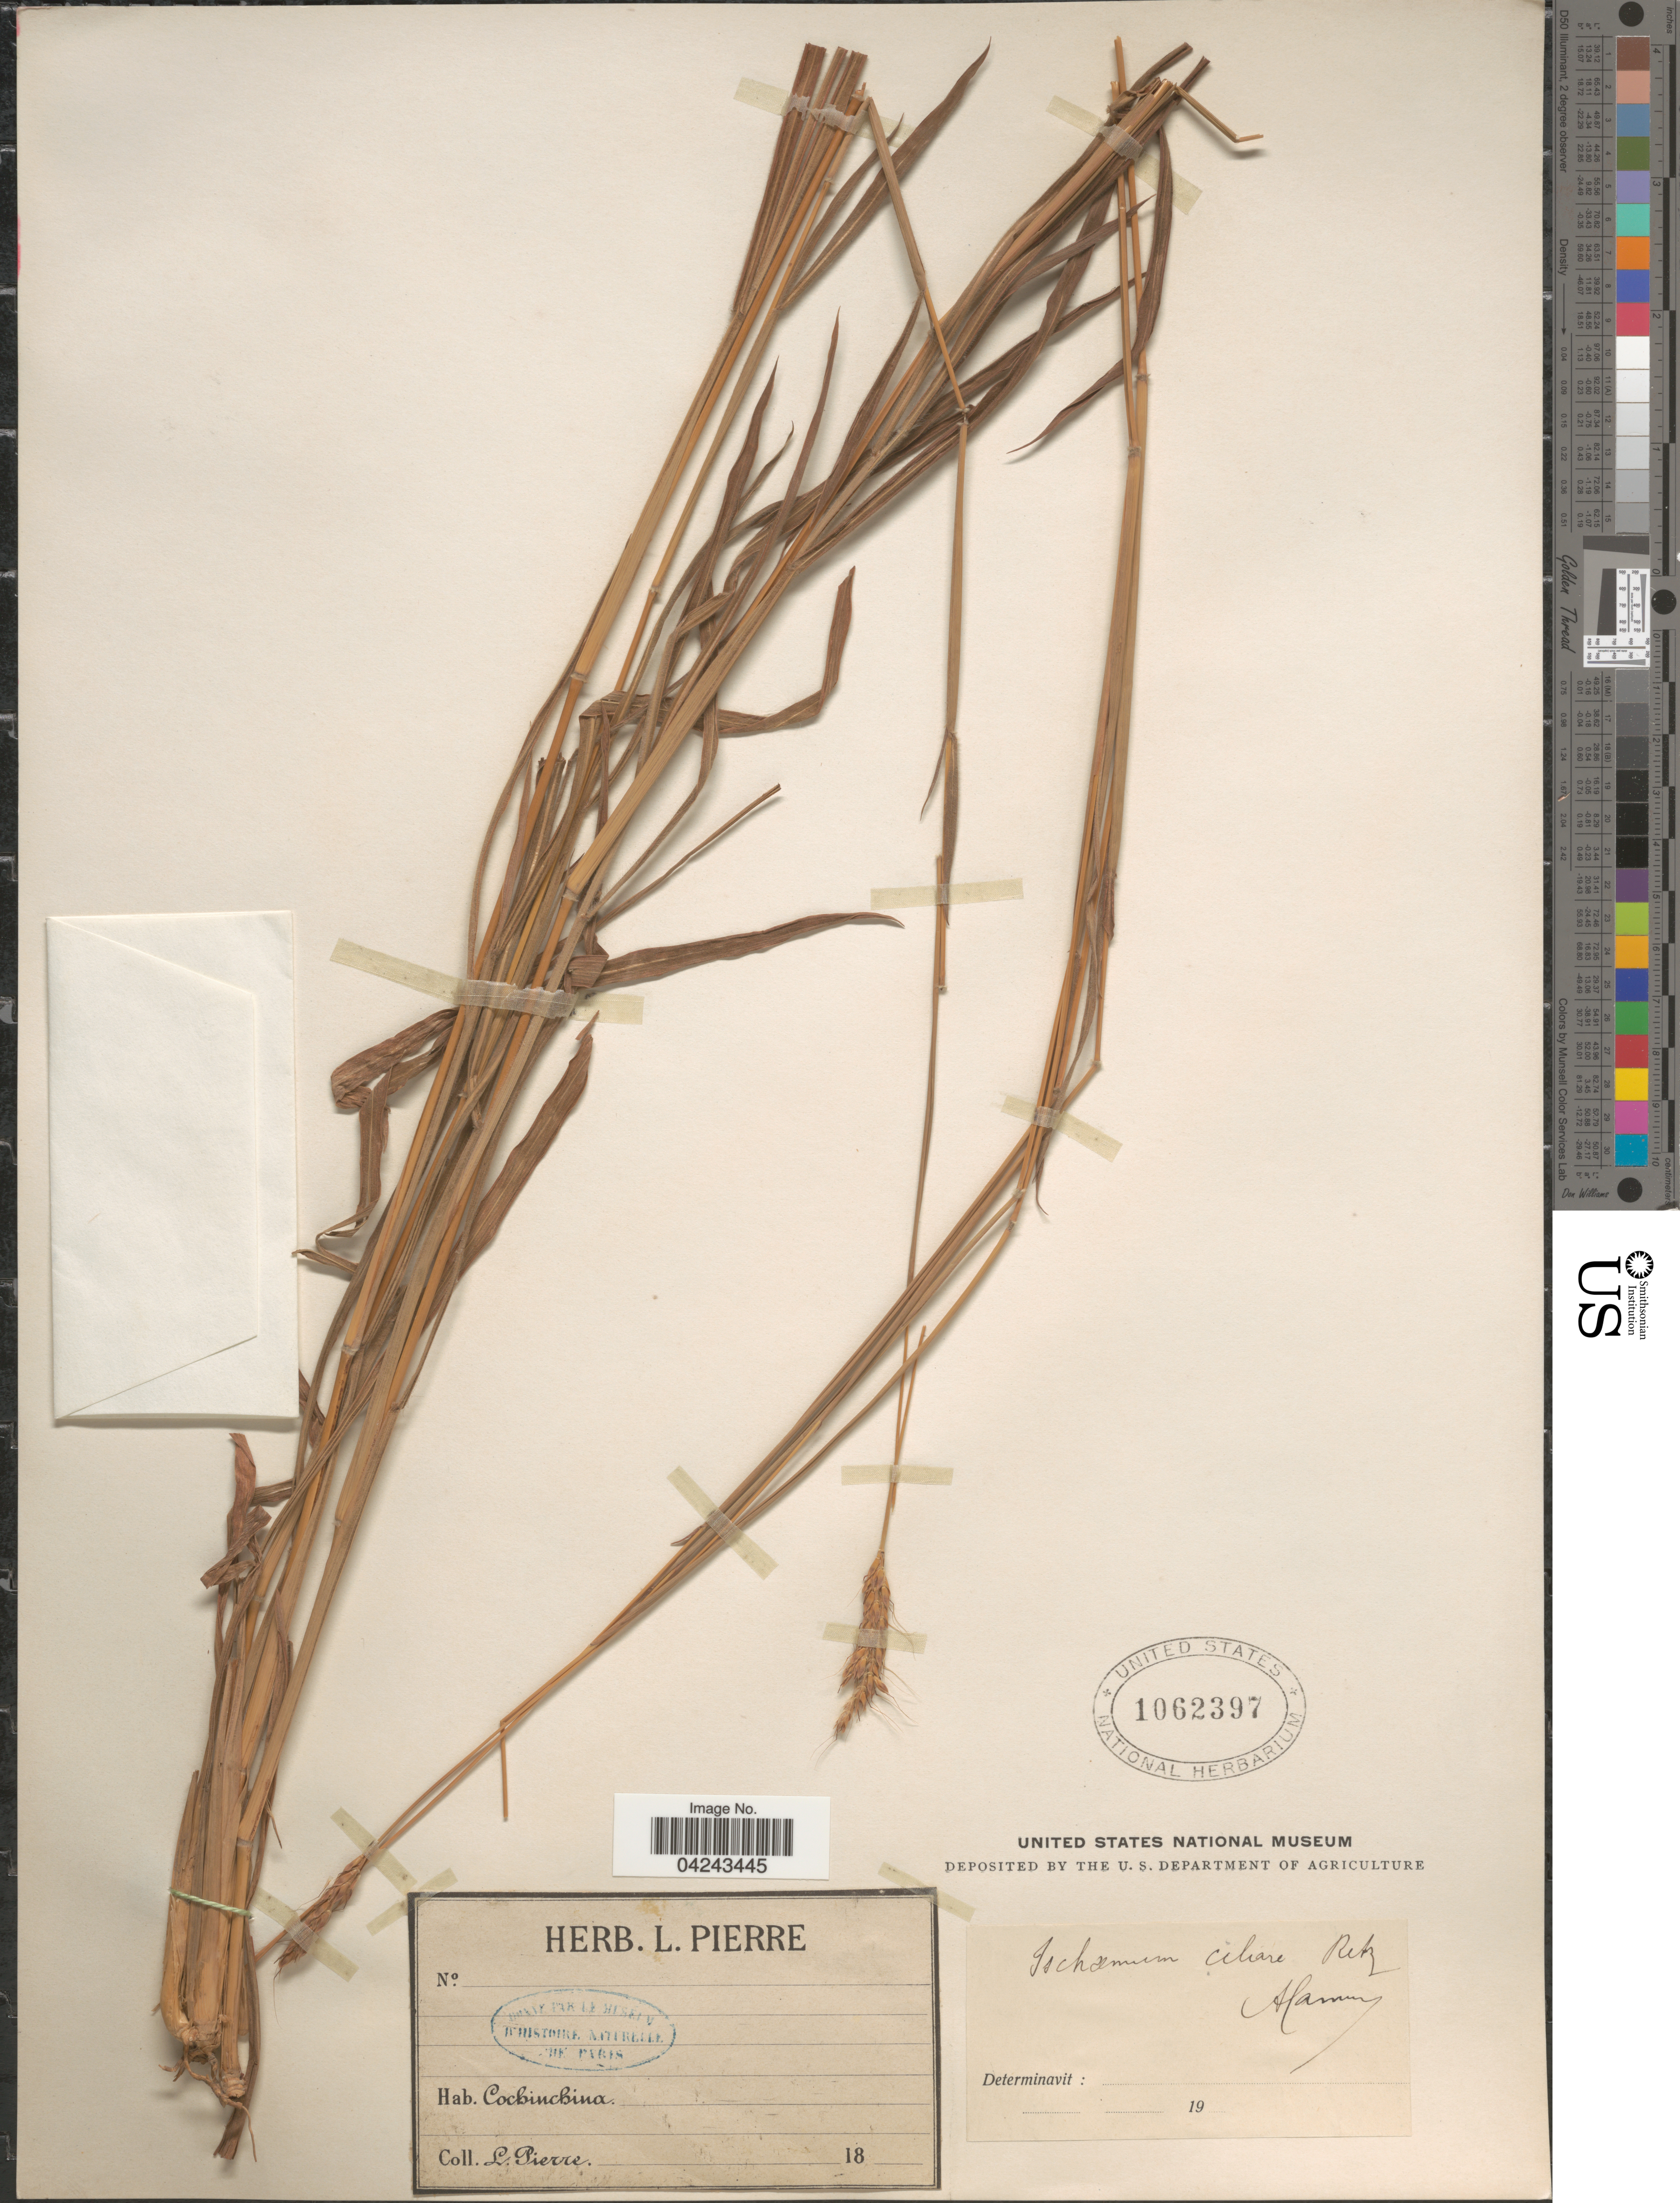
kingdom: Plantae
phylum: Tracheophyta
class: Liliopsida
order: Poales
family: Poaceae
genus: Ischaemum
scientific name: Ischaemum ciliare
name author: Retz.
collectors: L. Pierre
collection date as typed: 18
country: Vietnam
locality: Cochinchina.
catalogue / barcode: US 1062397